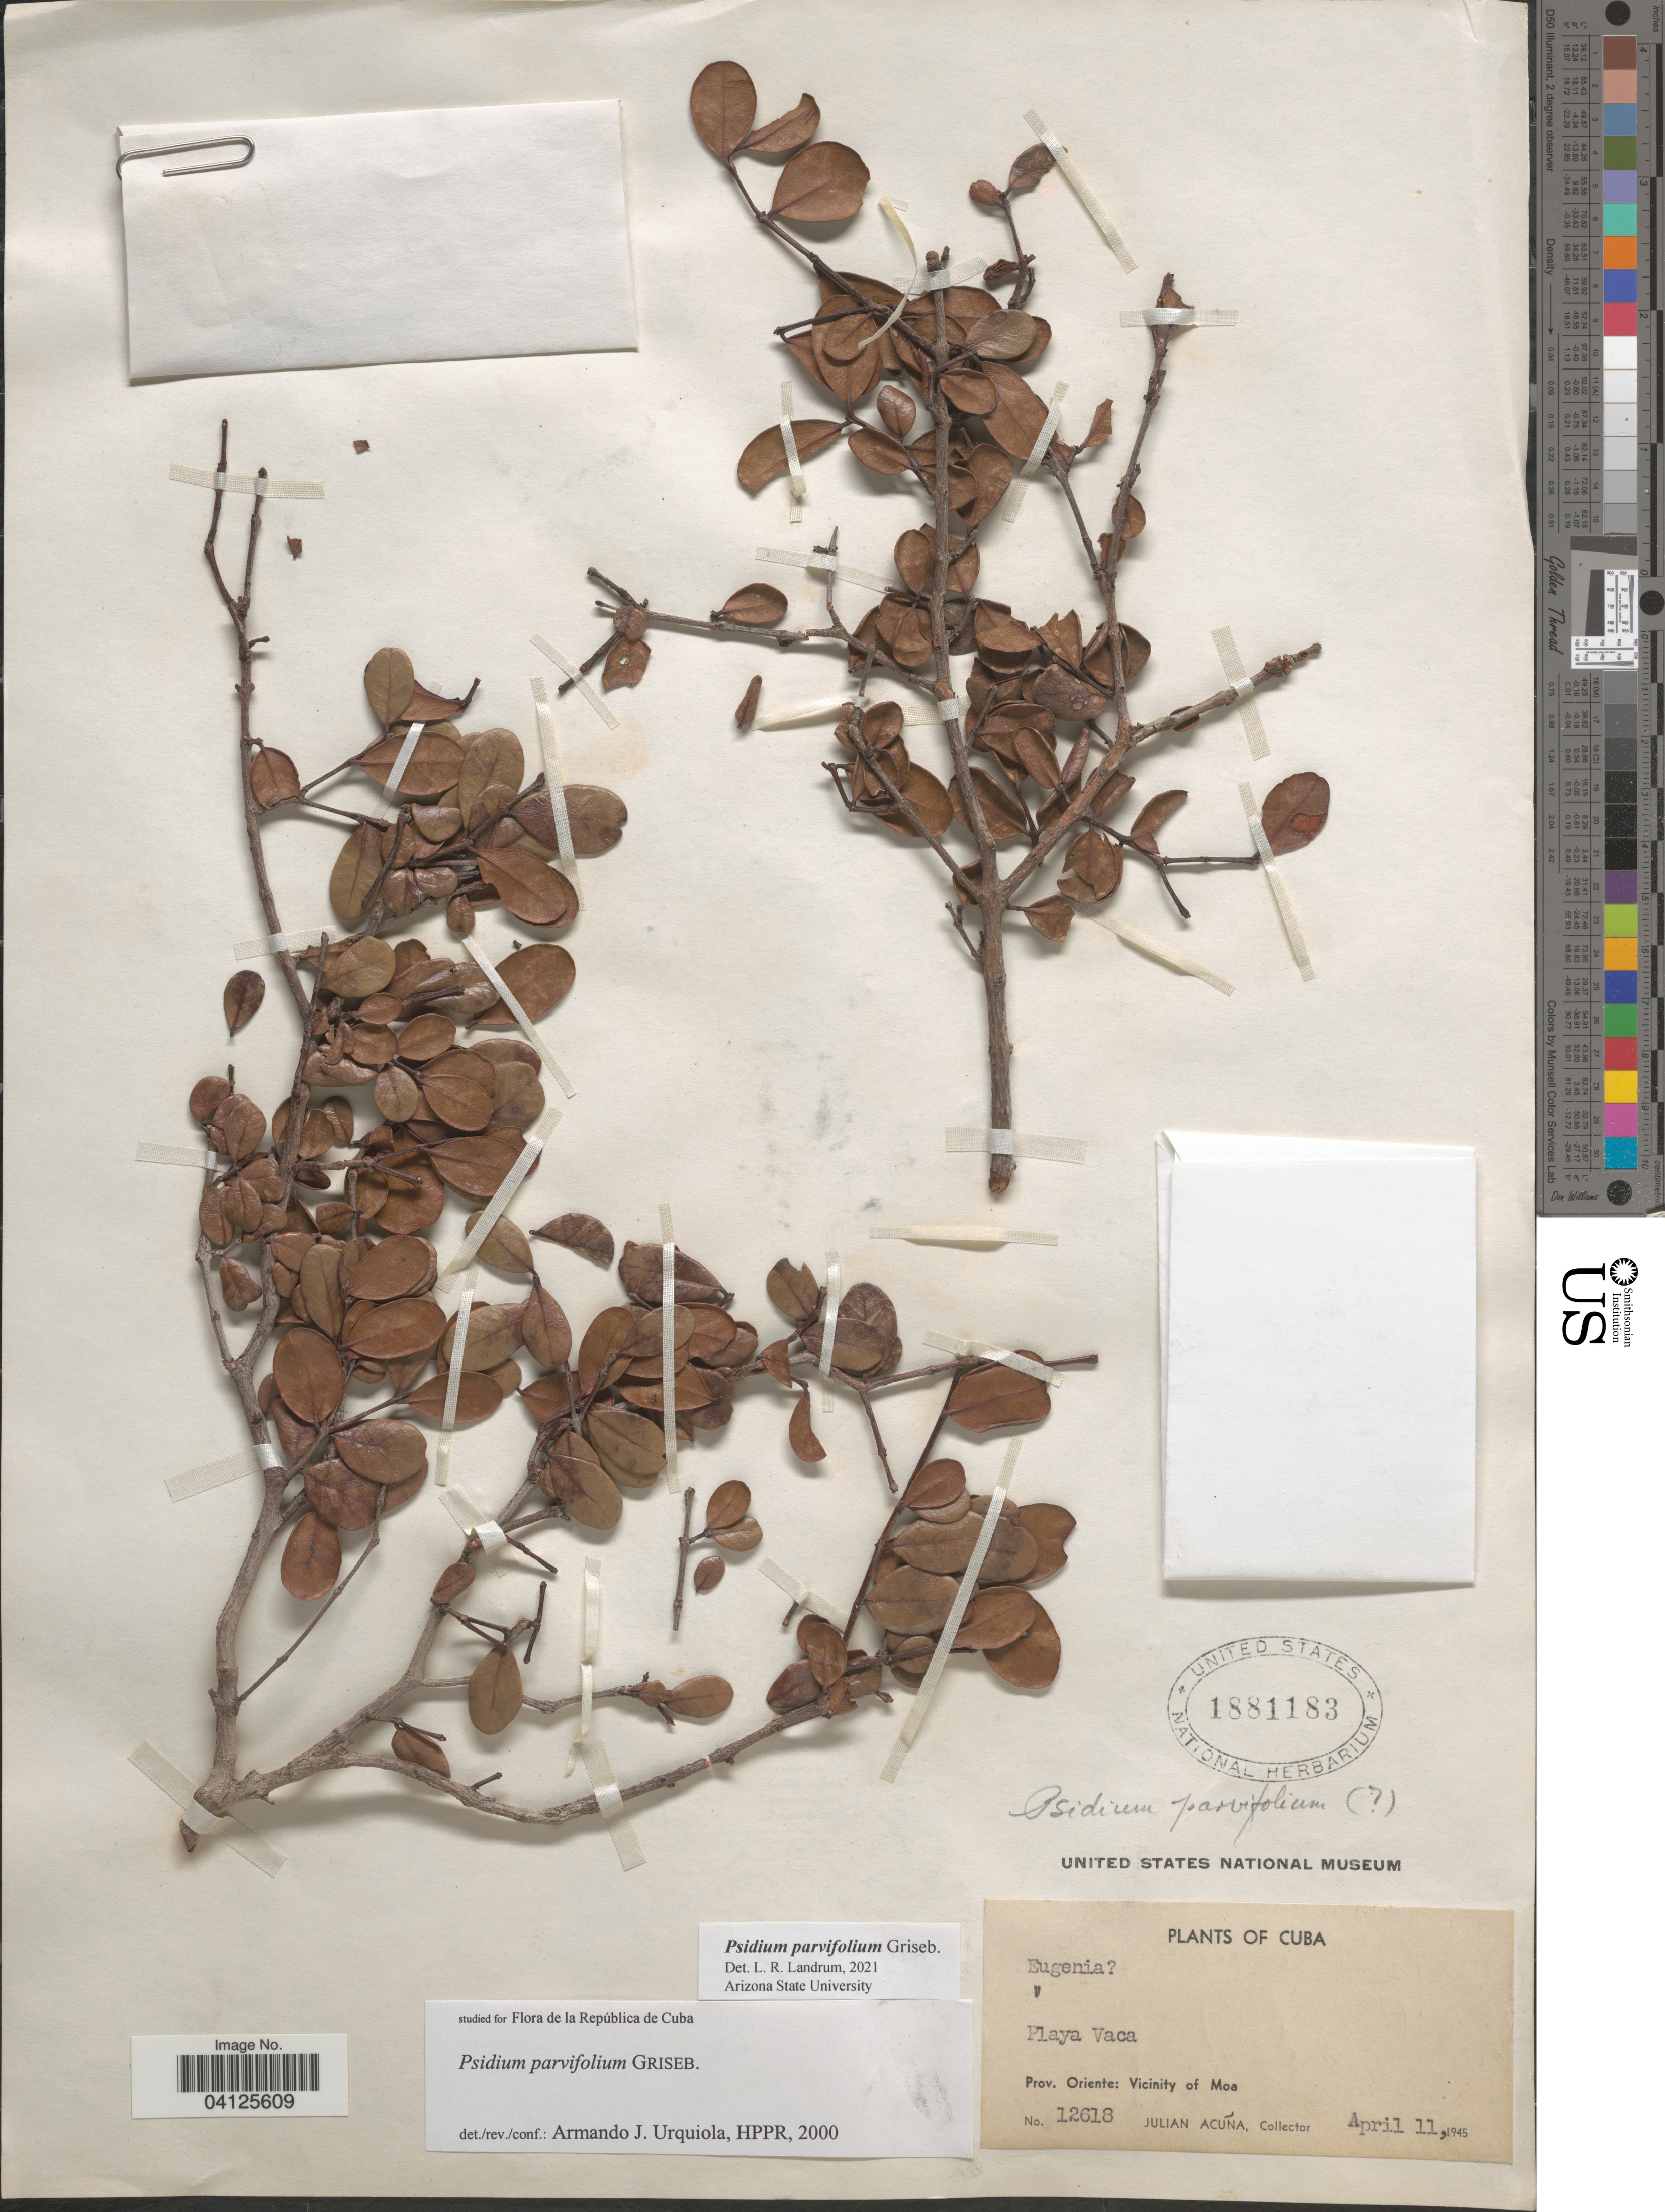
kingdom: Plantae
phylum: Tracheophyta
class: Magnoliopsida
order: Myrtales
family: Myrtaceae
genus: Psidium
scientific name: Psidium parvifolium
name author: Griseb.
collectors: R. Acuña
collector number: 12618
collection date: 1945-04-11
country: Cuba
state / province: Oriente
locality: Playa Vaca. Vicinity of Moa.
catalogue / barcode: US 1881183